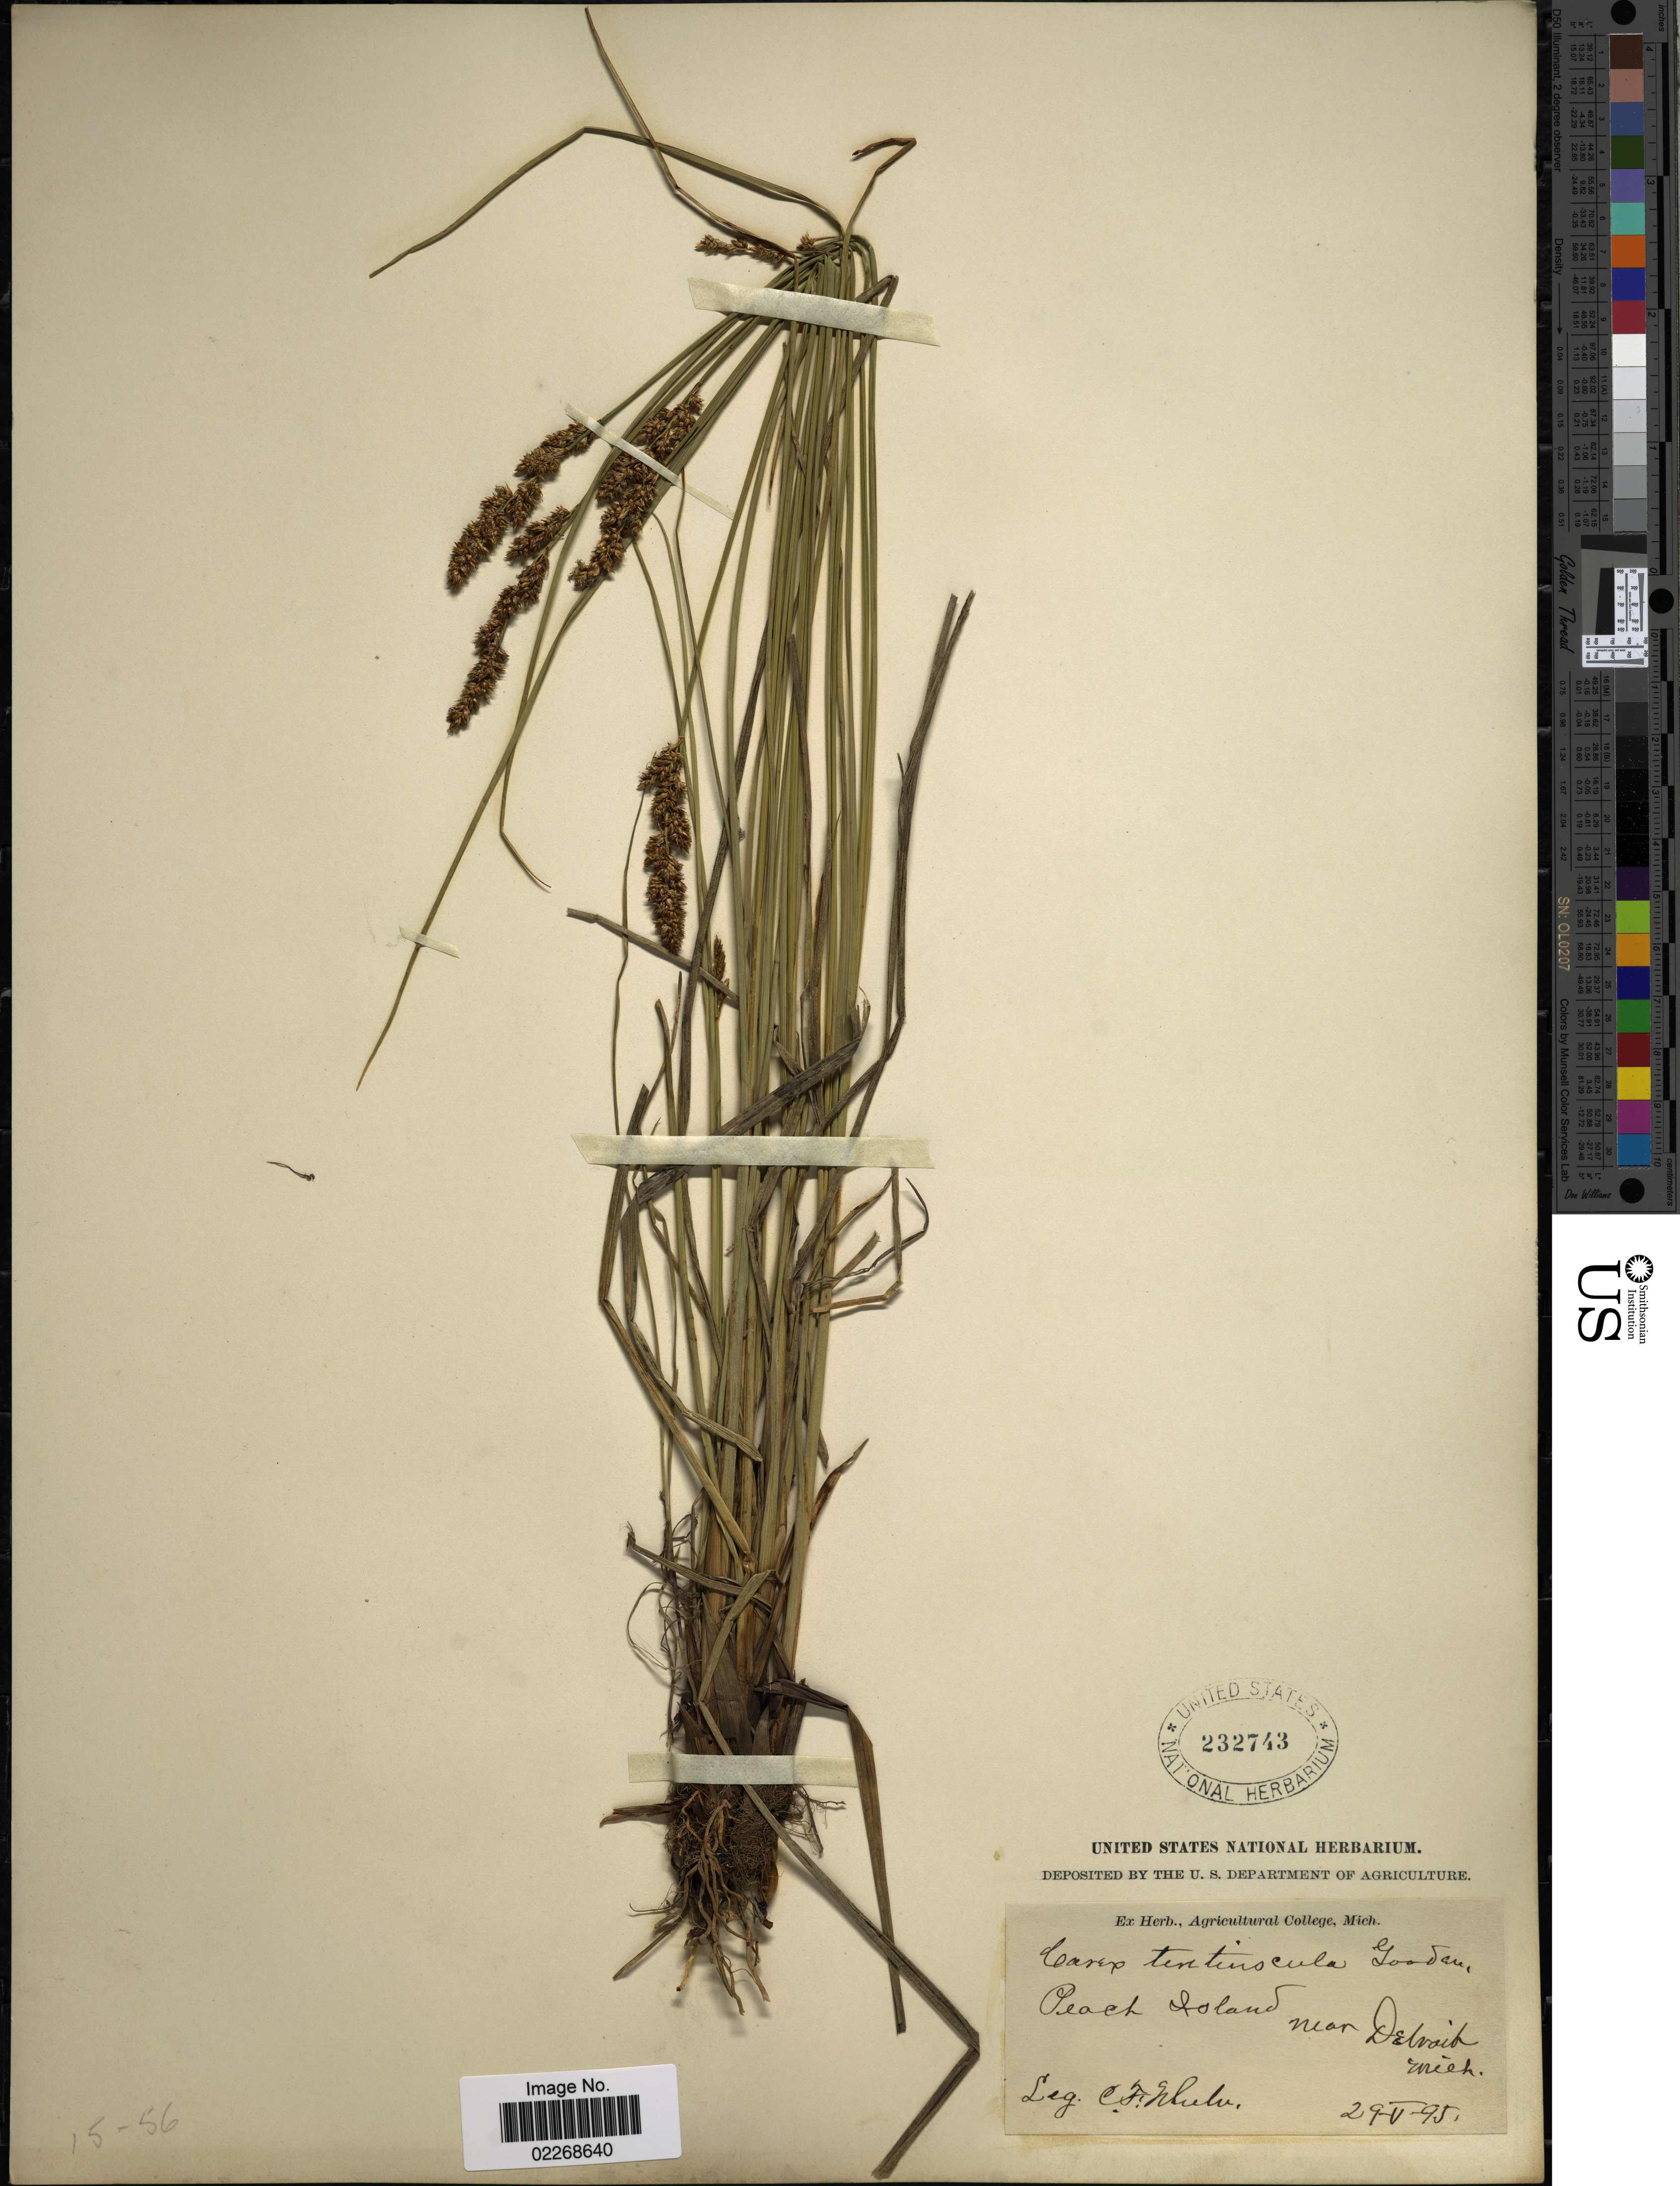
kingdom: Plantae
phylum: Tracheophyta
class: Liliopsida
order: Poales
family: Cyperaceae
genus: Carex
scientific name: Carex diandra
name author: Schrank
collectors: C. Nhielv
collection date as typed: Transcribed d/m/y: 29/5/95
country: Canada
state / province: Ontario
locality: Peach Island. Near Detroit Mich.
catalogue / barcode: US 232743